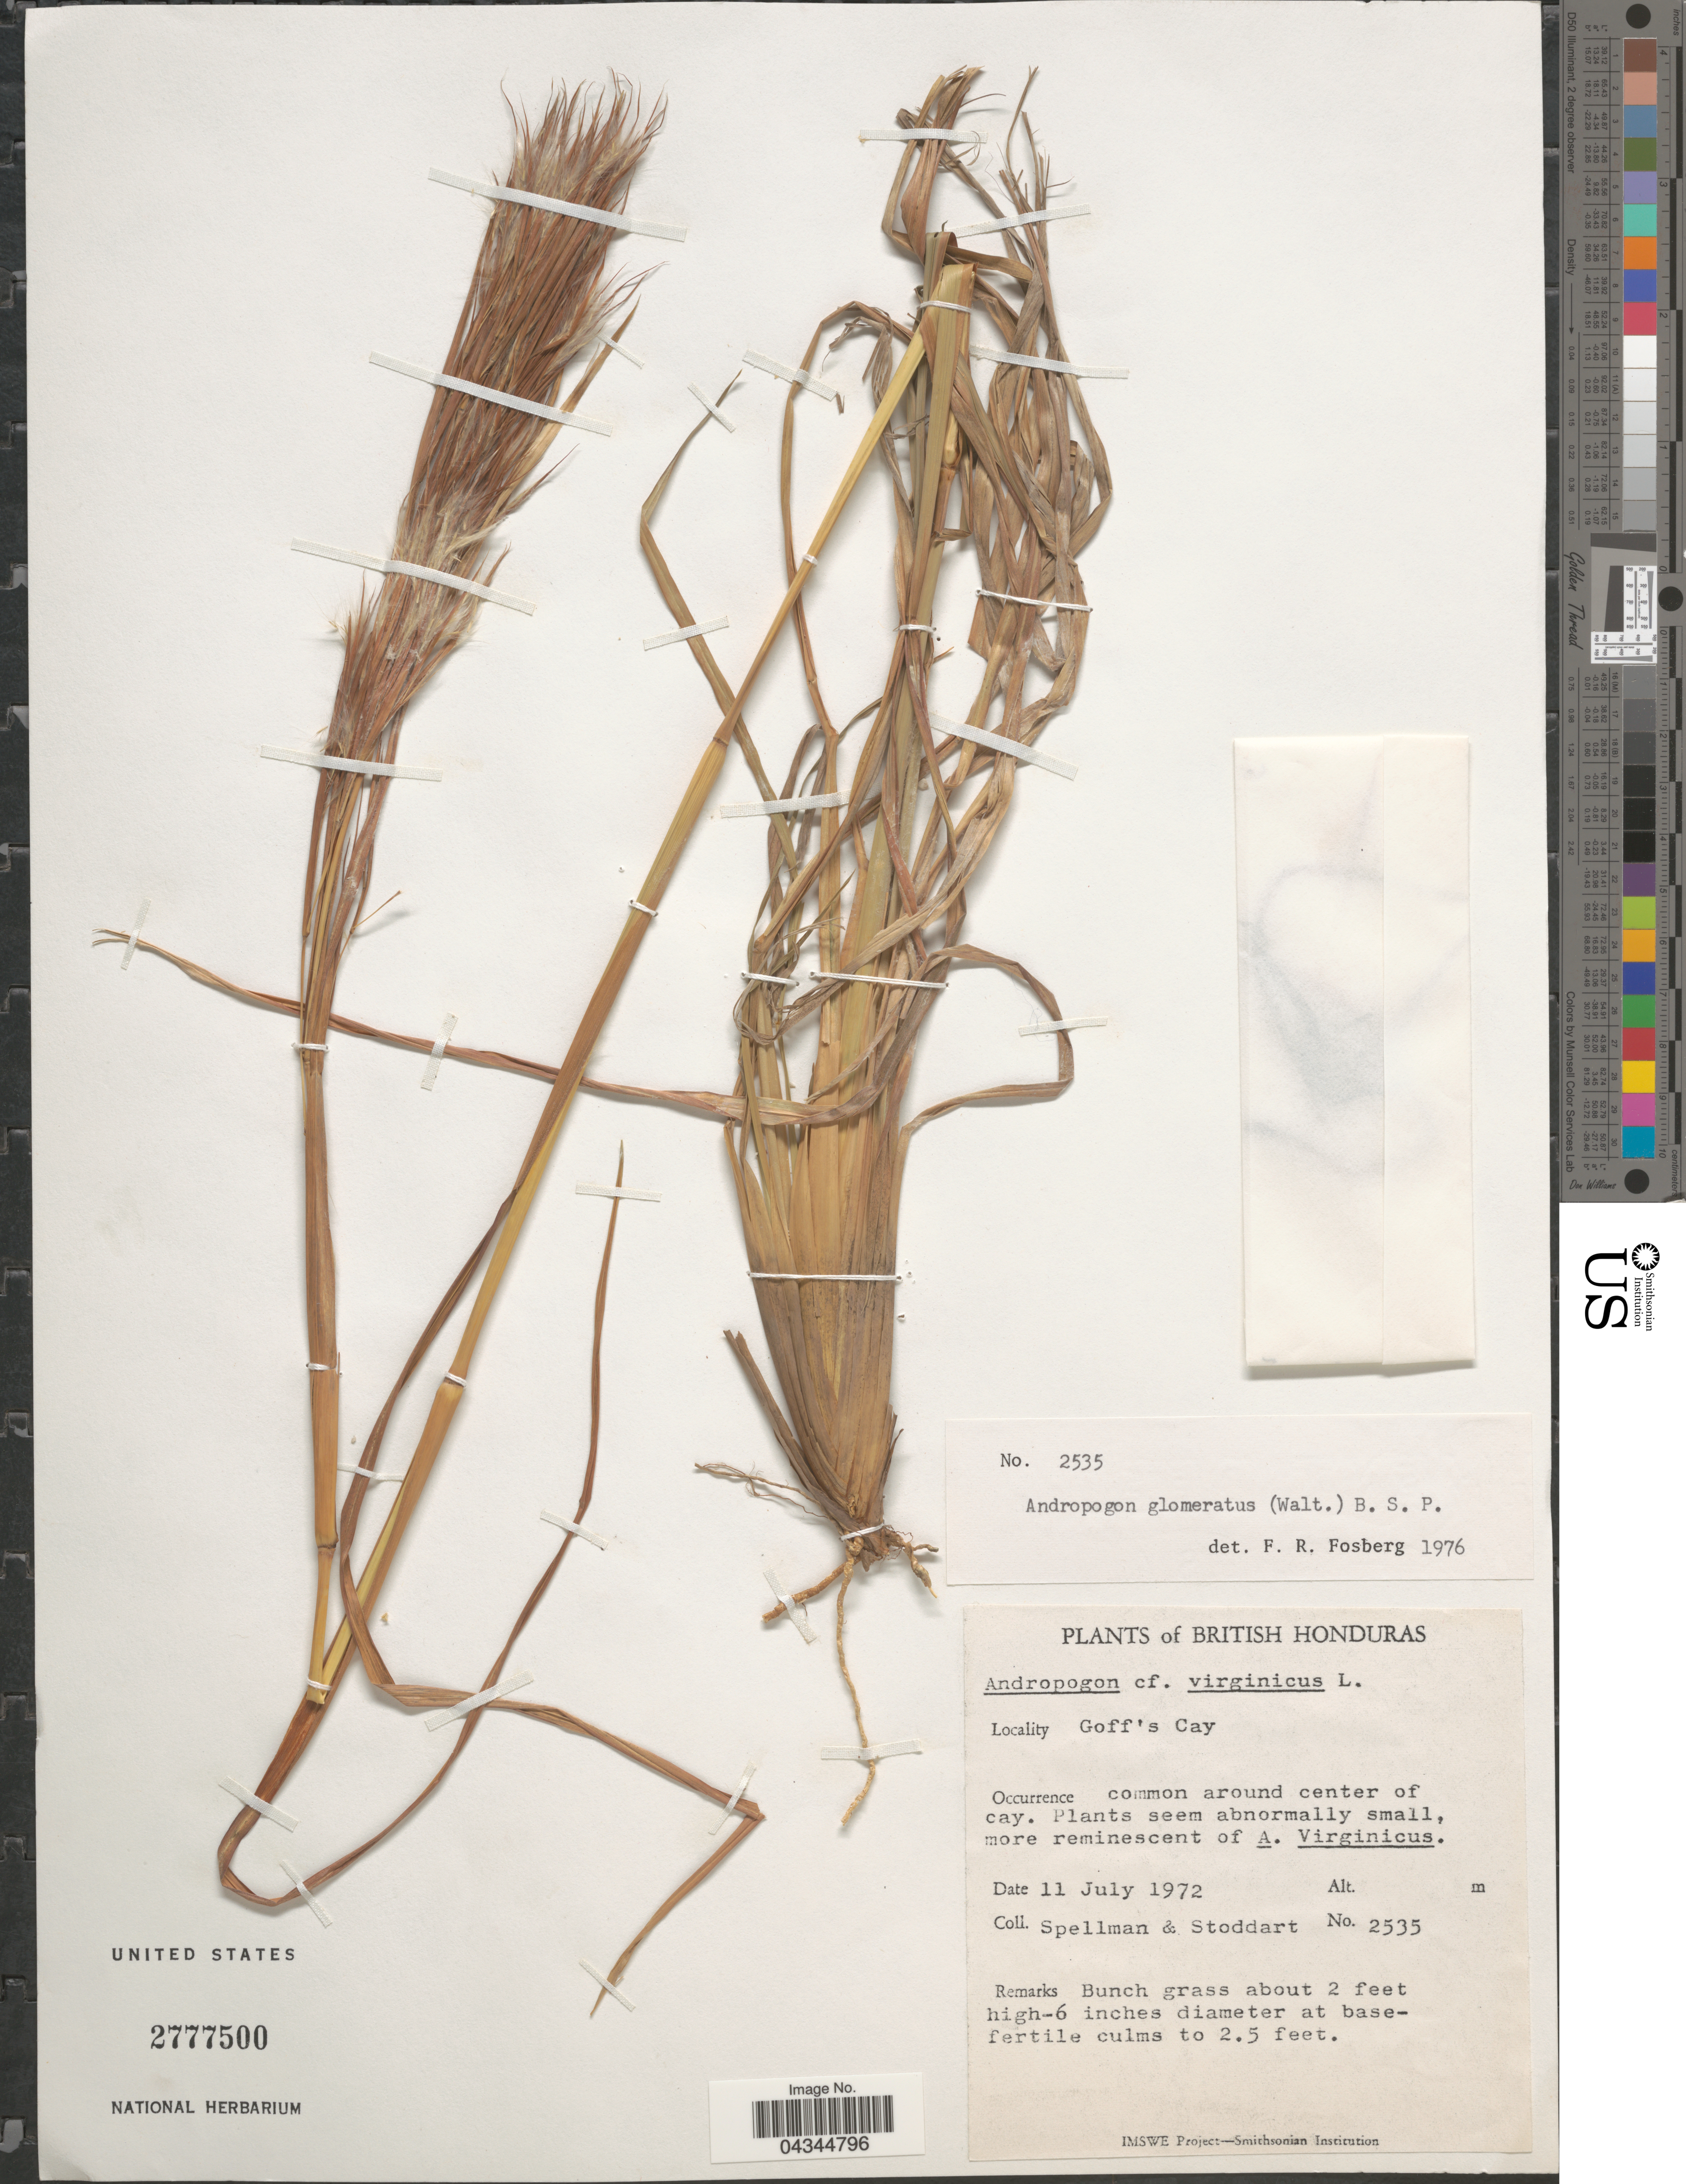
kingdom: Plantae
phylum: Tracheophyta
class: Liliopsida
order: Poales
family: Poaceae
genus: Andropogon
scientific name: Andropogon glomeratus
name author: (Walter) Britton et al.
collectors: Spellman, -- & -. Stoddart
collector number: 2535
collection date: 1972-07-11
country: Belize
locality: British Honduras. Goff's Cay. Common around center of cay.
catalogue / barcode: US 2777500